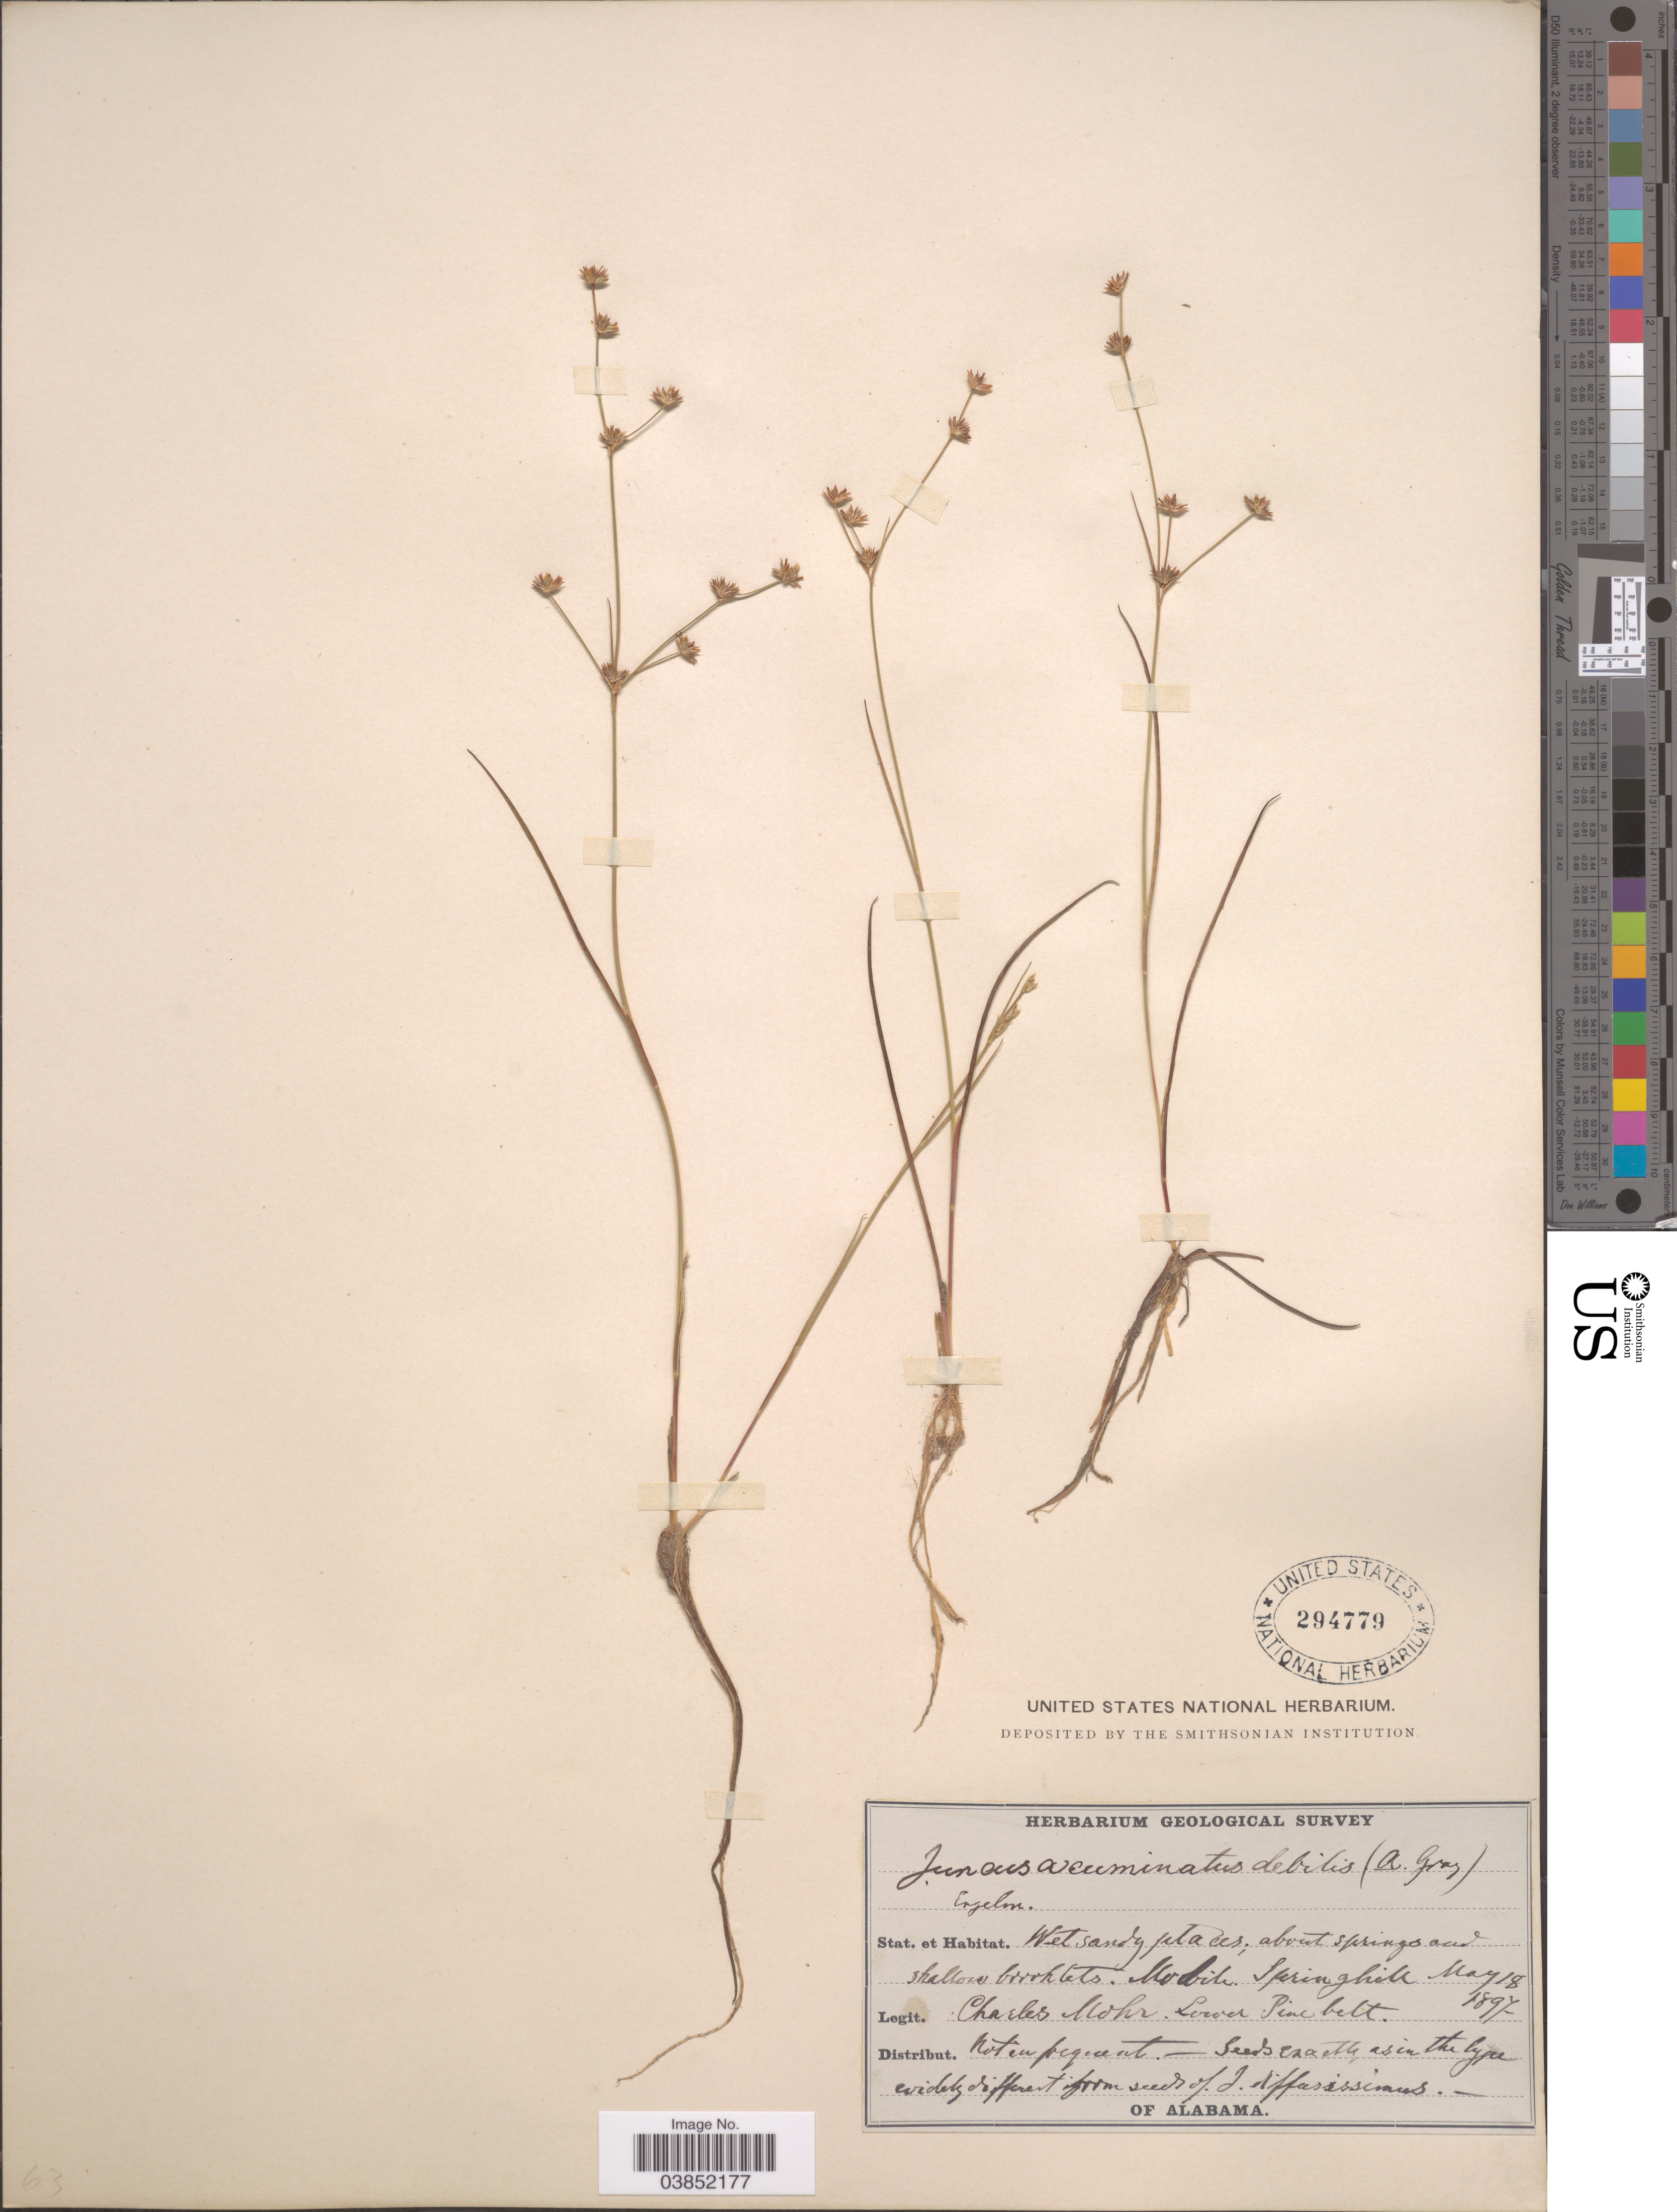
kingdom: Plantae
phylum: Tracheophyta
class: Liliopsida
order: Poales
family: Juncaceae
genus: Juncus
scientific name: Juncus debilis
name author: A. Gray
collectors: Mohr, C. T. (herbarium)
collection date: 1897-05-18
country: United States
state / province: Alabama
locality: Mobile. Lower Pine belt.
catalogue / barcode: US 294779